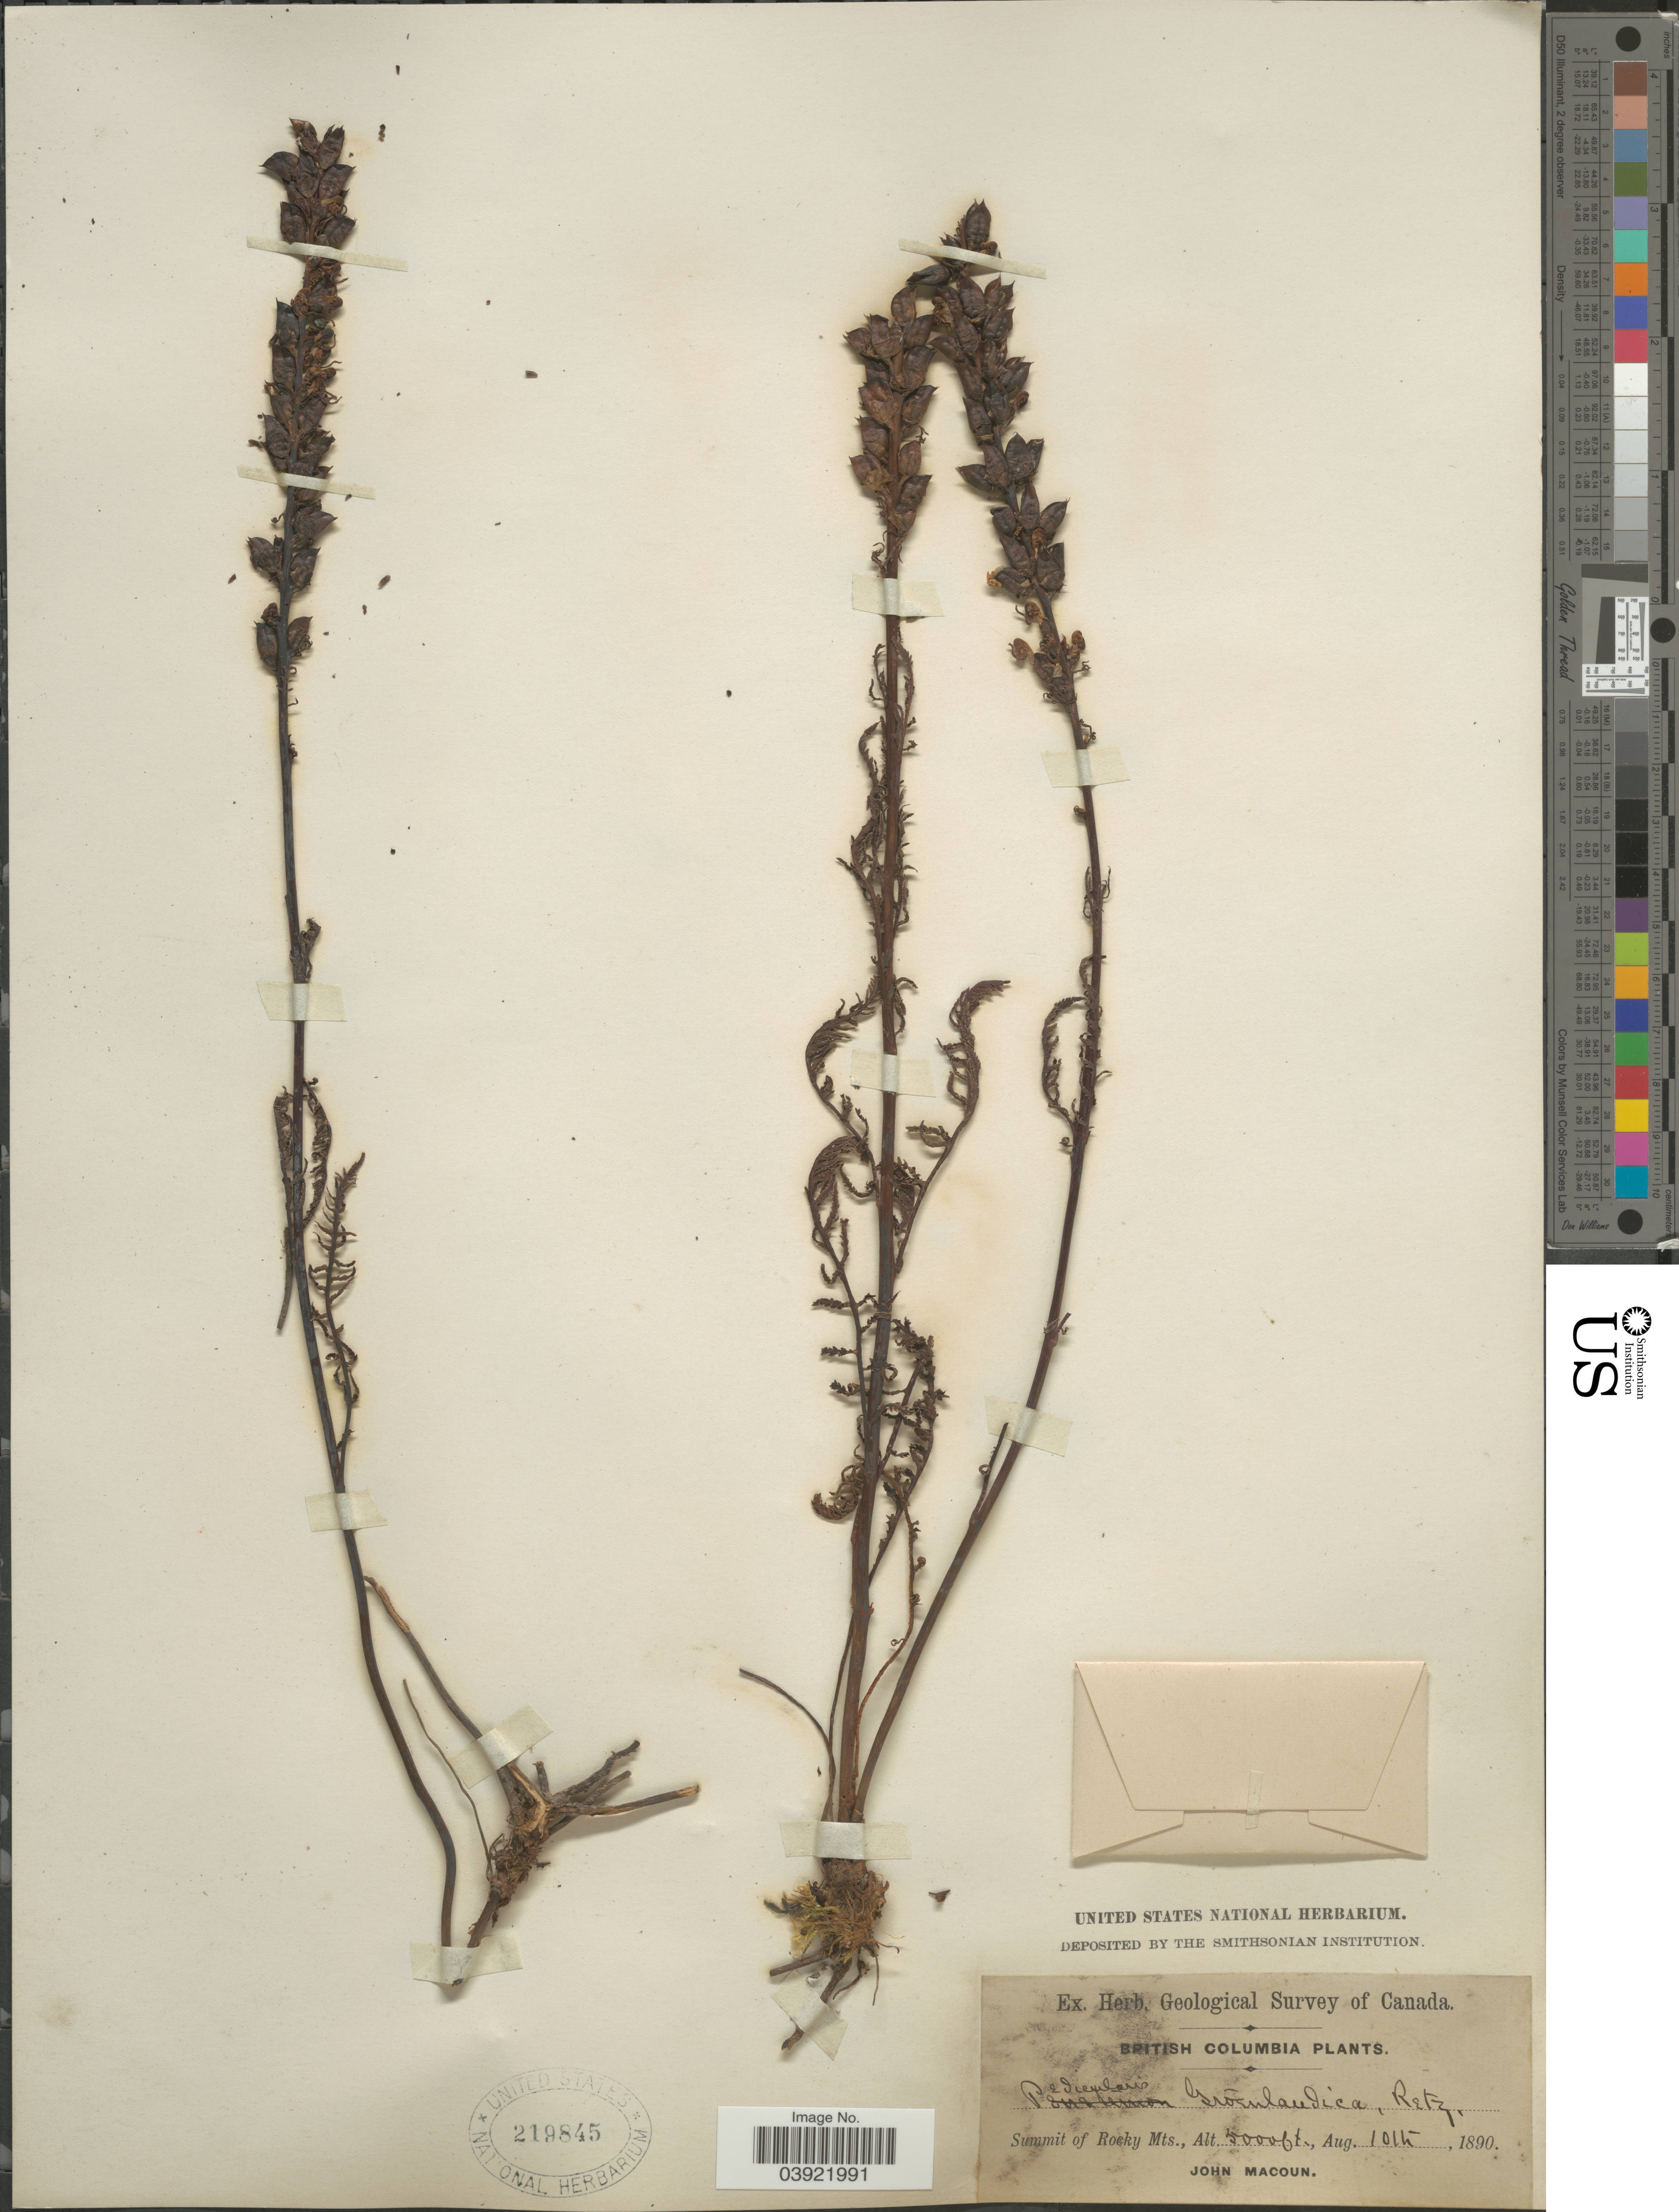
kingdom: Plantae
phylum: Tracheophyta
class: Magnoliopsida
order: Lamiales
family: Orobanchaceae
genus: Pedicularis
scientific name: Pedicularis groenlandica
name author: Retz.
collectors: J. Macoun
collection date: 1890-08-10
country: Canada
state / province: British Columbia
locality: Summit of Rocky Mts.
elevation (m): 1524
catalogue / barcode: US 219845